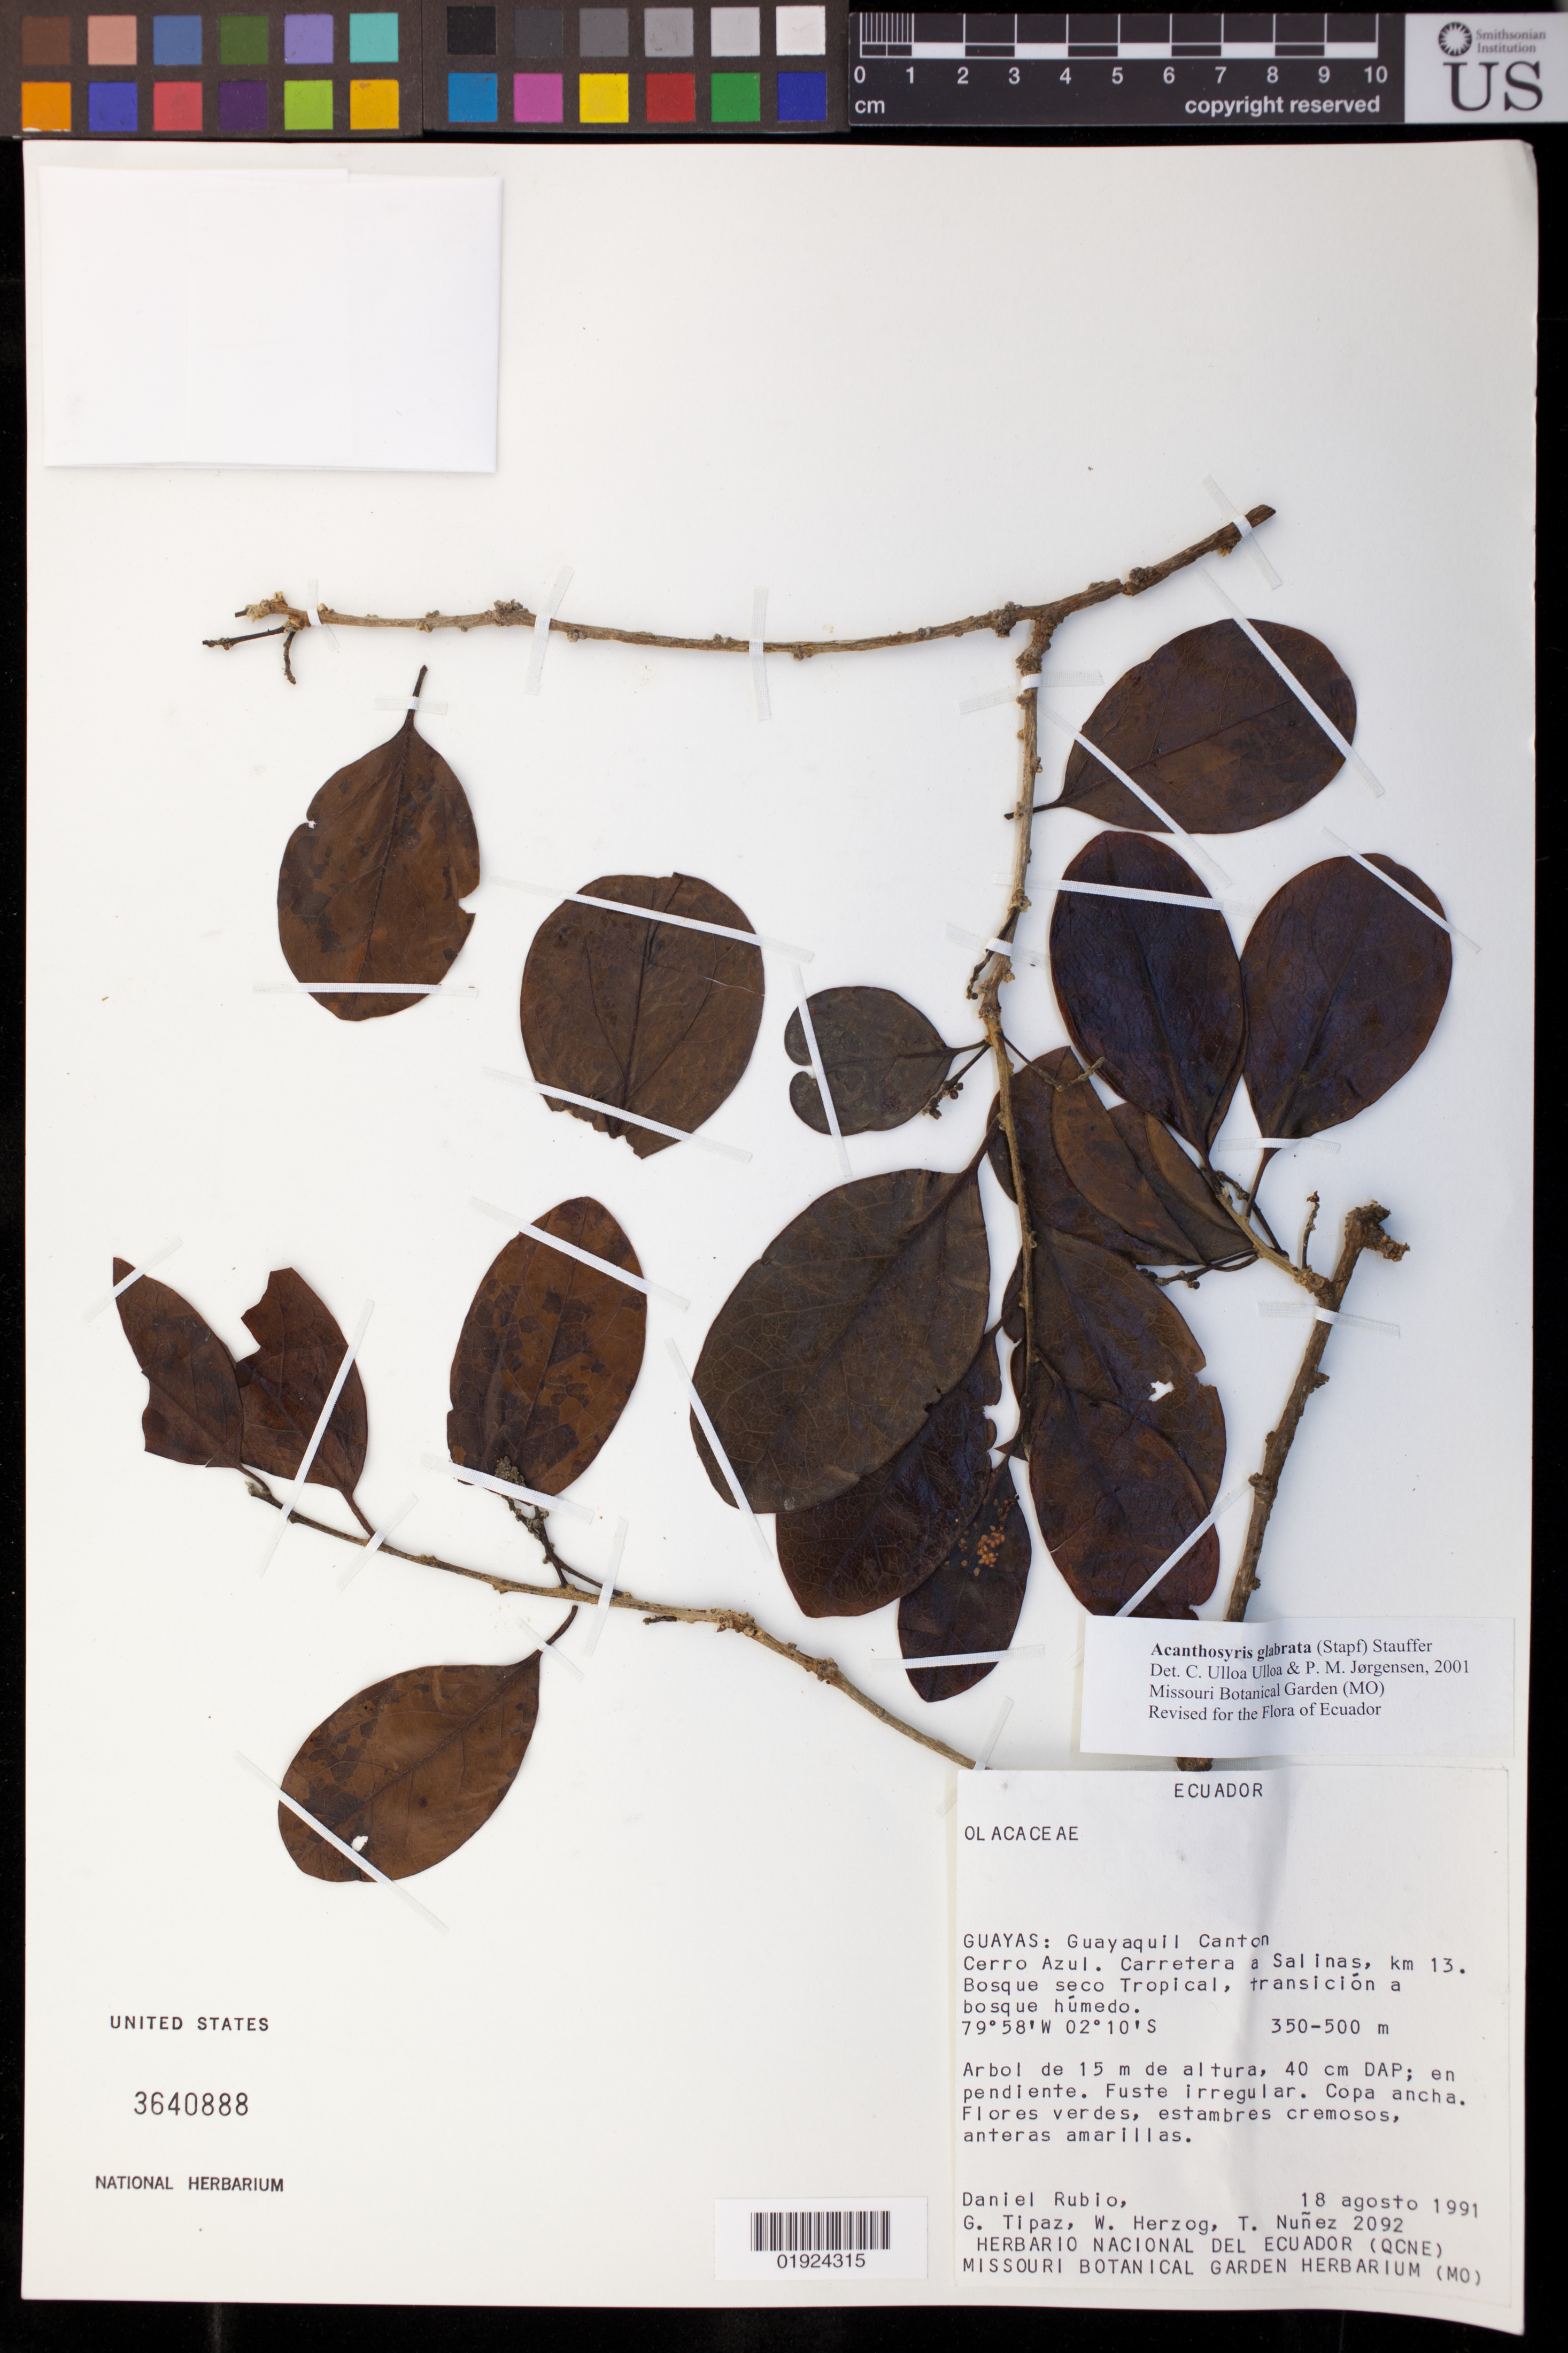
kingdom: Plantae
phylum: Tracheophyta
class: Magnoliopsida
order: Santalales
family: Cervantesiaceae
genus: Acanthosyris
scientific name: Acanthosyris glabrata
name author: (Stapf) Stauffer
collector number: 2092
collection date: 1991-08-18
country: Ecuador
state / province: Guayas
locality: Guayaguil Canton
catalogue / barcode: US 3640888